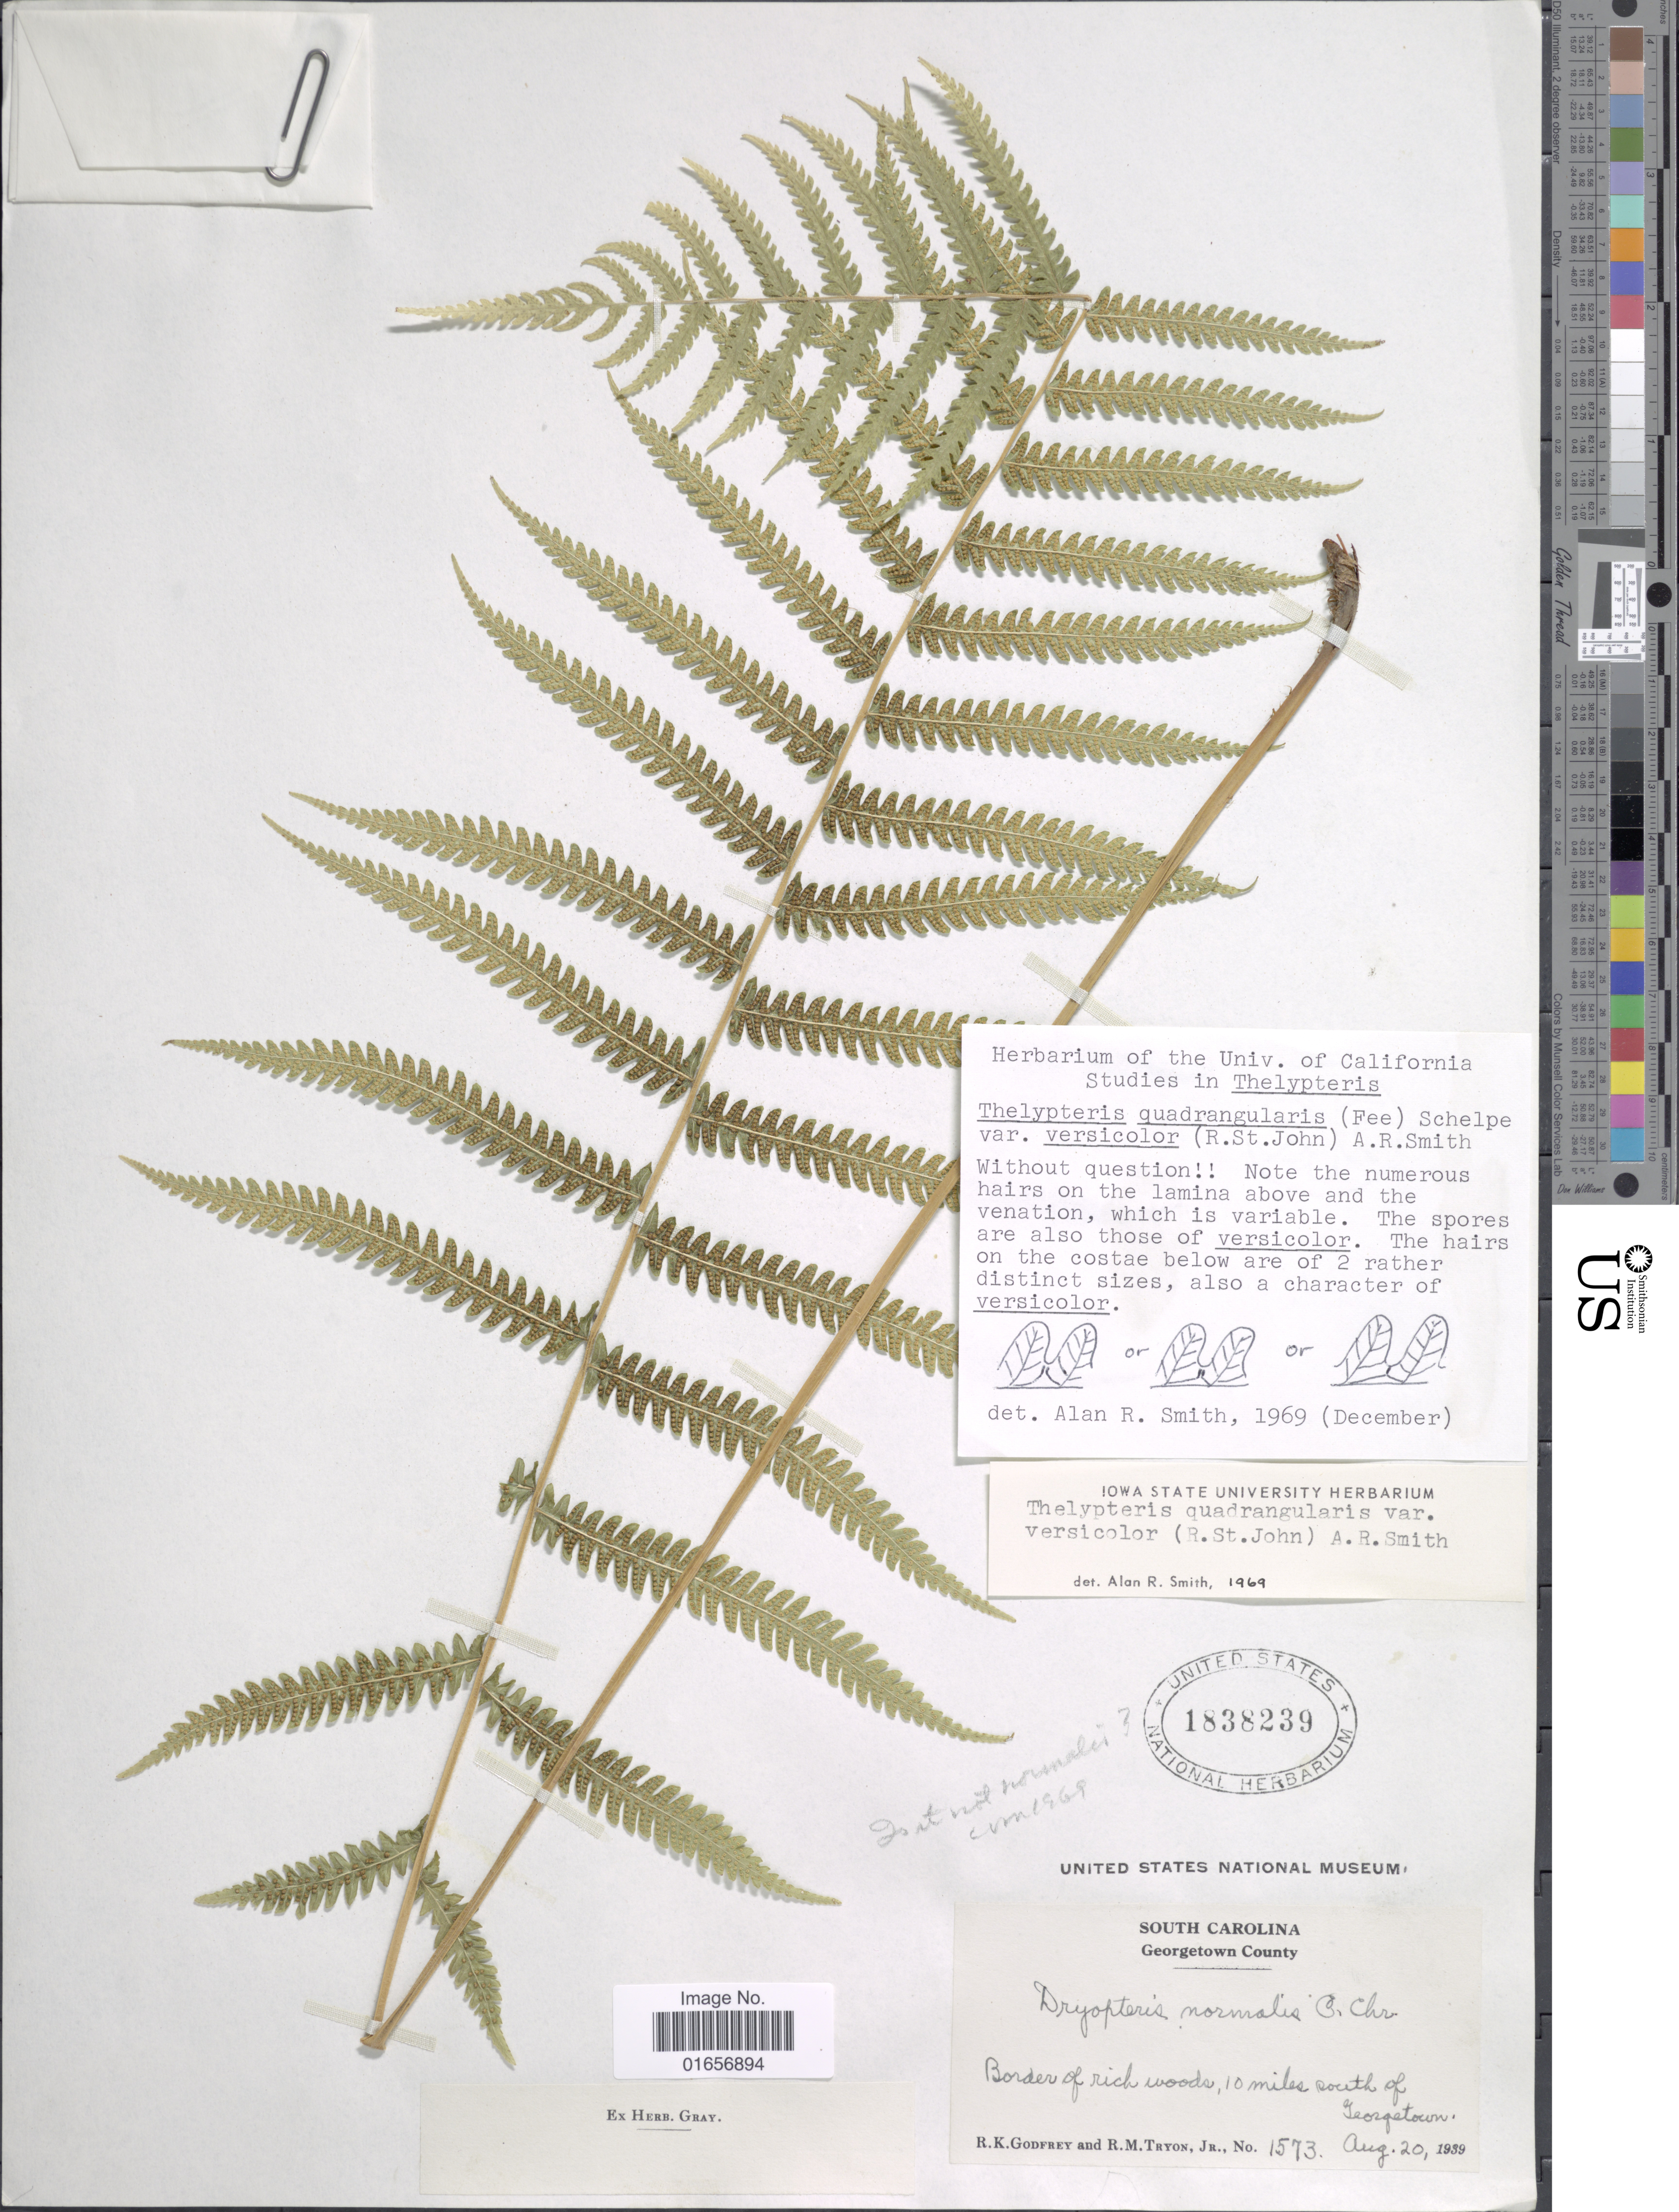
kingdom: Plantae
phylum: Tracheophyta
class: Polypodiopsida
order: Polypodiales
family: Thelypteridaceae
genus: Christella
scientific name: Christella hispidula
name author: (Decne.) Holttum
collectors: R. K. Godfrey & R. M. Tryon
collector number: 1573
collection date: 1939-08-20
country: United States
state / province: South Carolina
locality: Georgetown County, border of rich woods, 10 miles south of Georgetown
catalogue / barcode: US 1838239